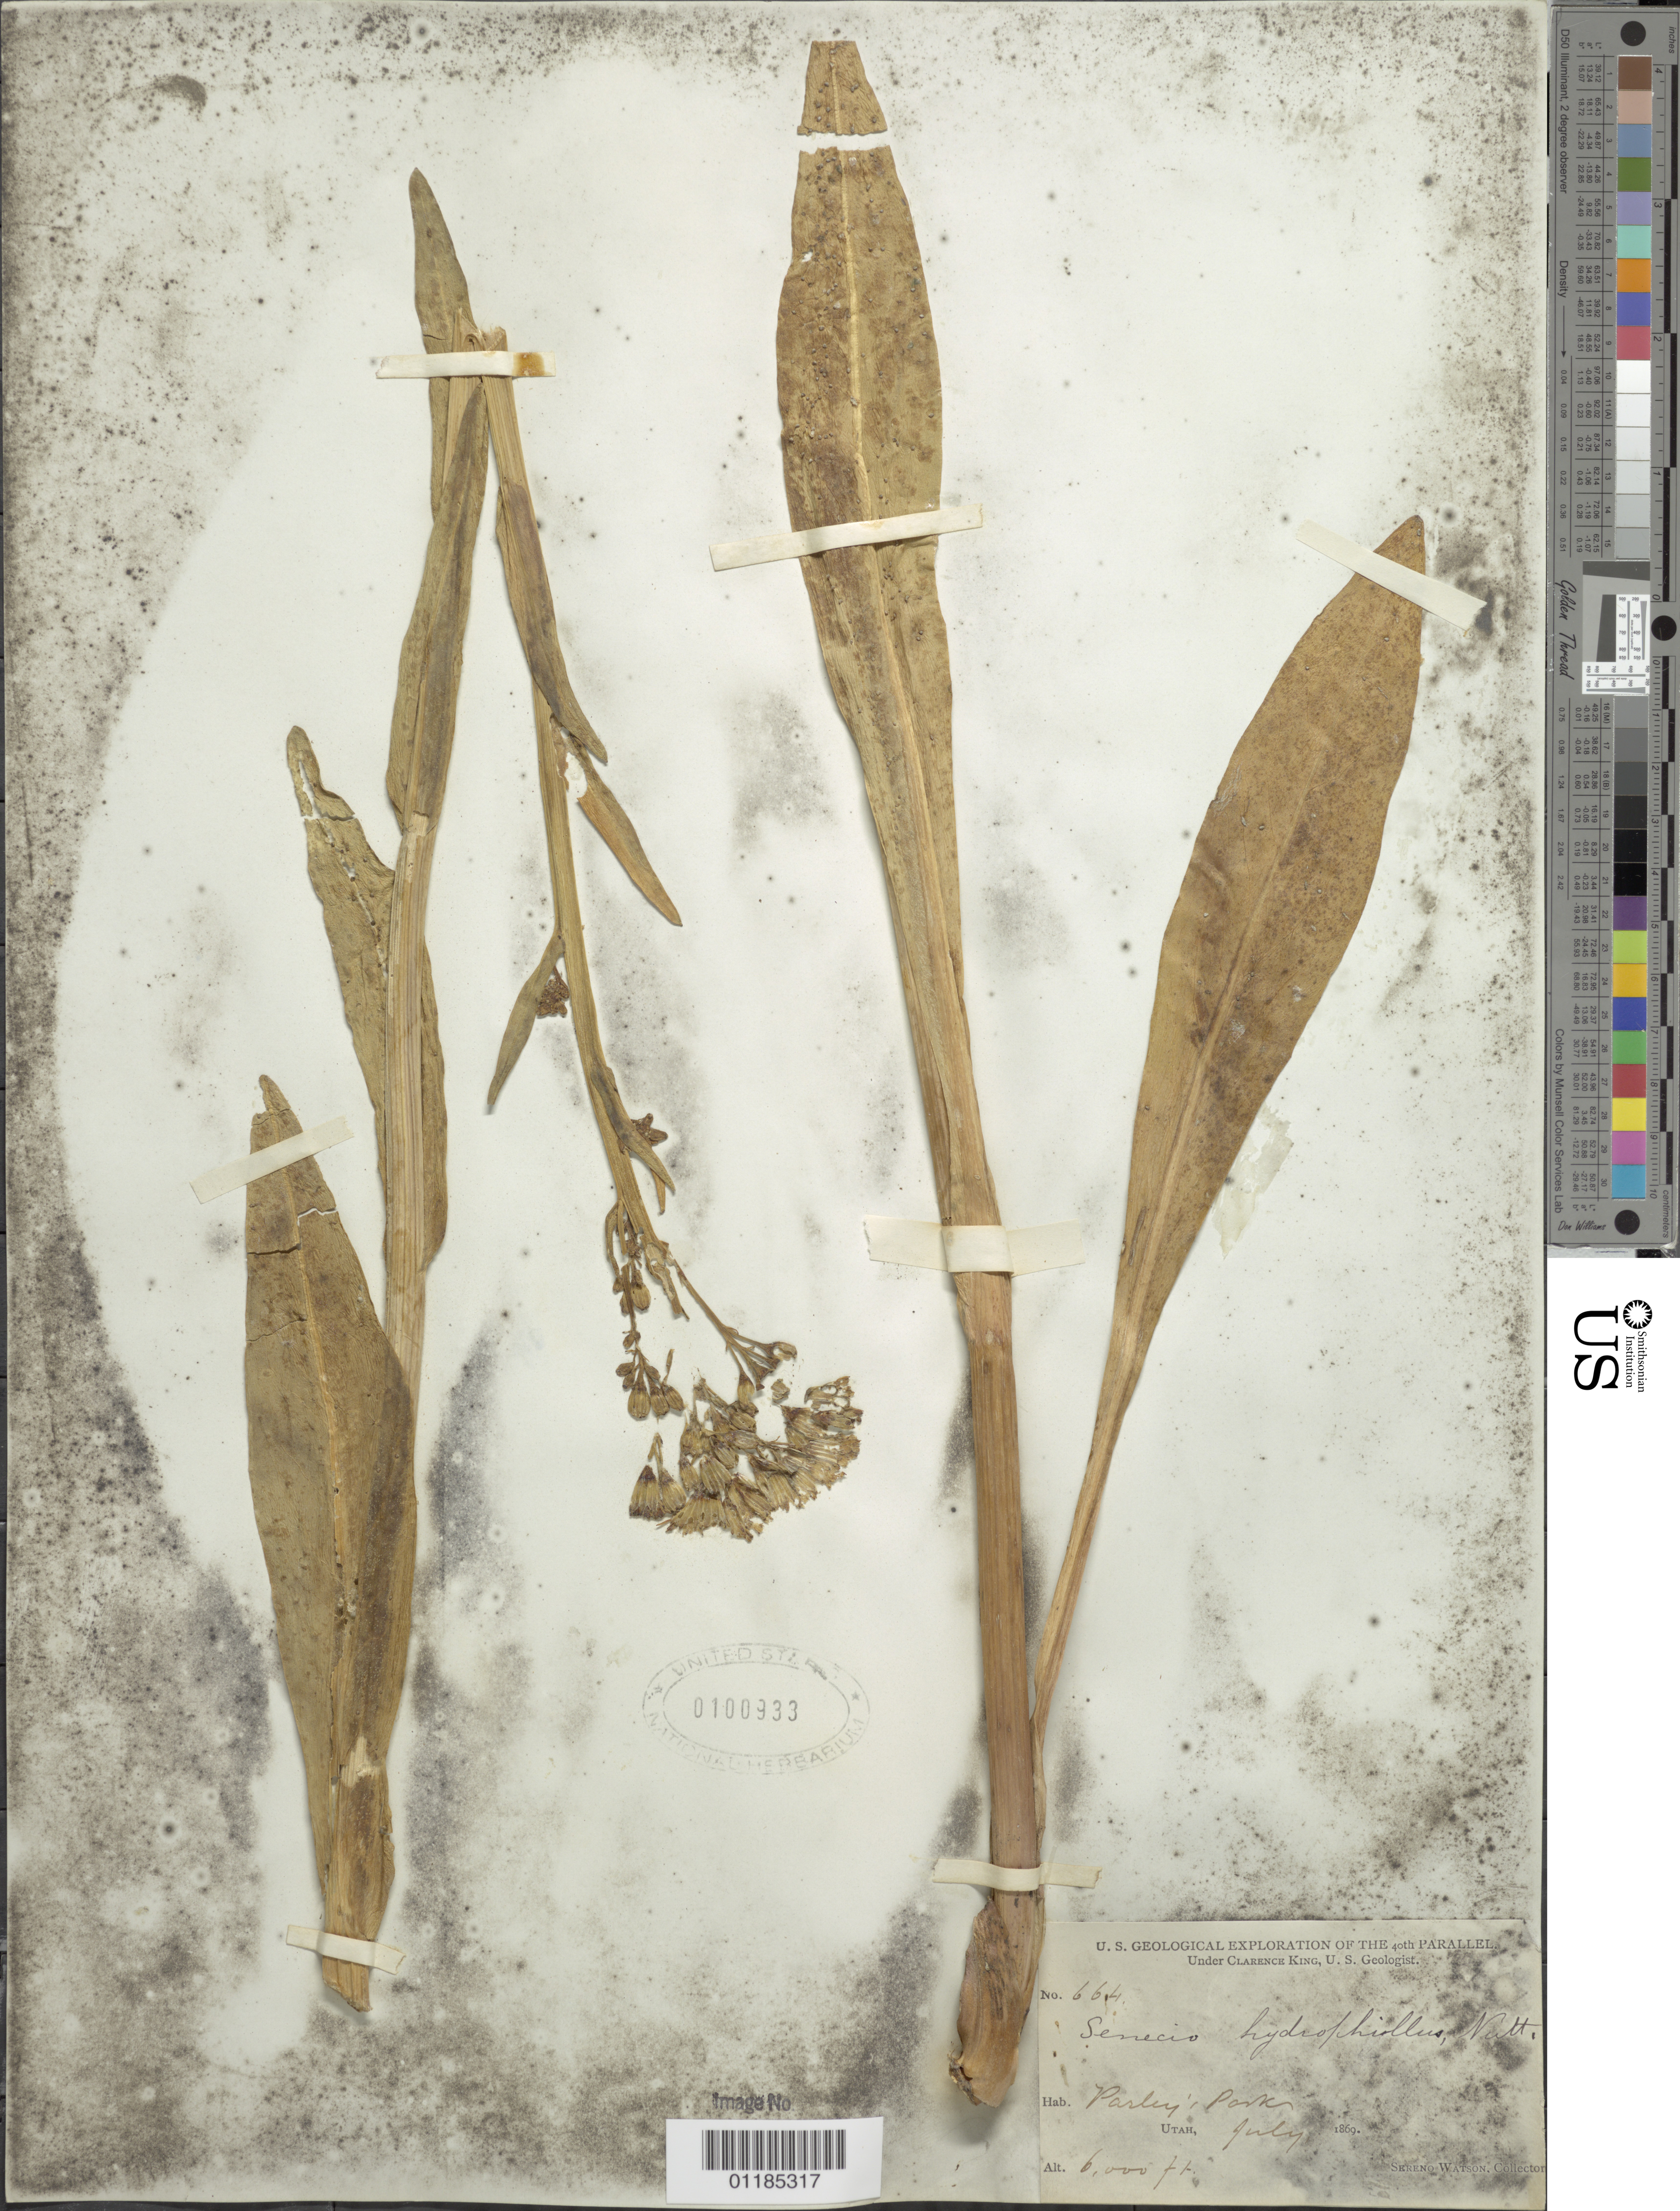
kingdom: Plantae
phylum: Tracheophyta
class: Magnoliopsida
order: Asterales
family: Asteraceae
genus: Senecio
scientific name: Senecio hydrophilus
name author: Nutt.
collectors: S. Watson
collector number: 664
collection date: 1869-07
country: United States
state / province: Utah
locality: Parley's Park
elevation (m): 1829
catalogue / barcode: US 100933